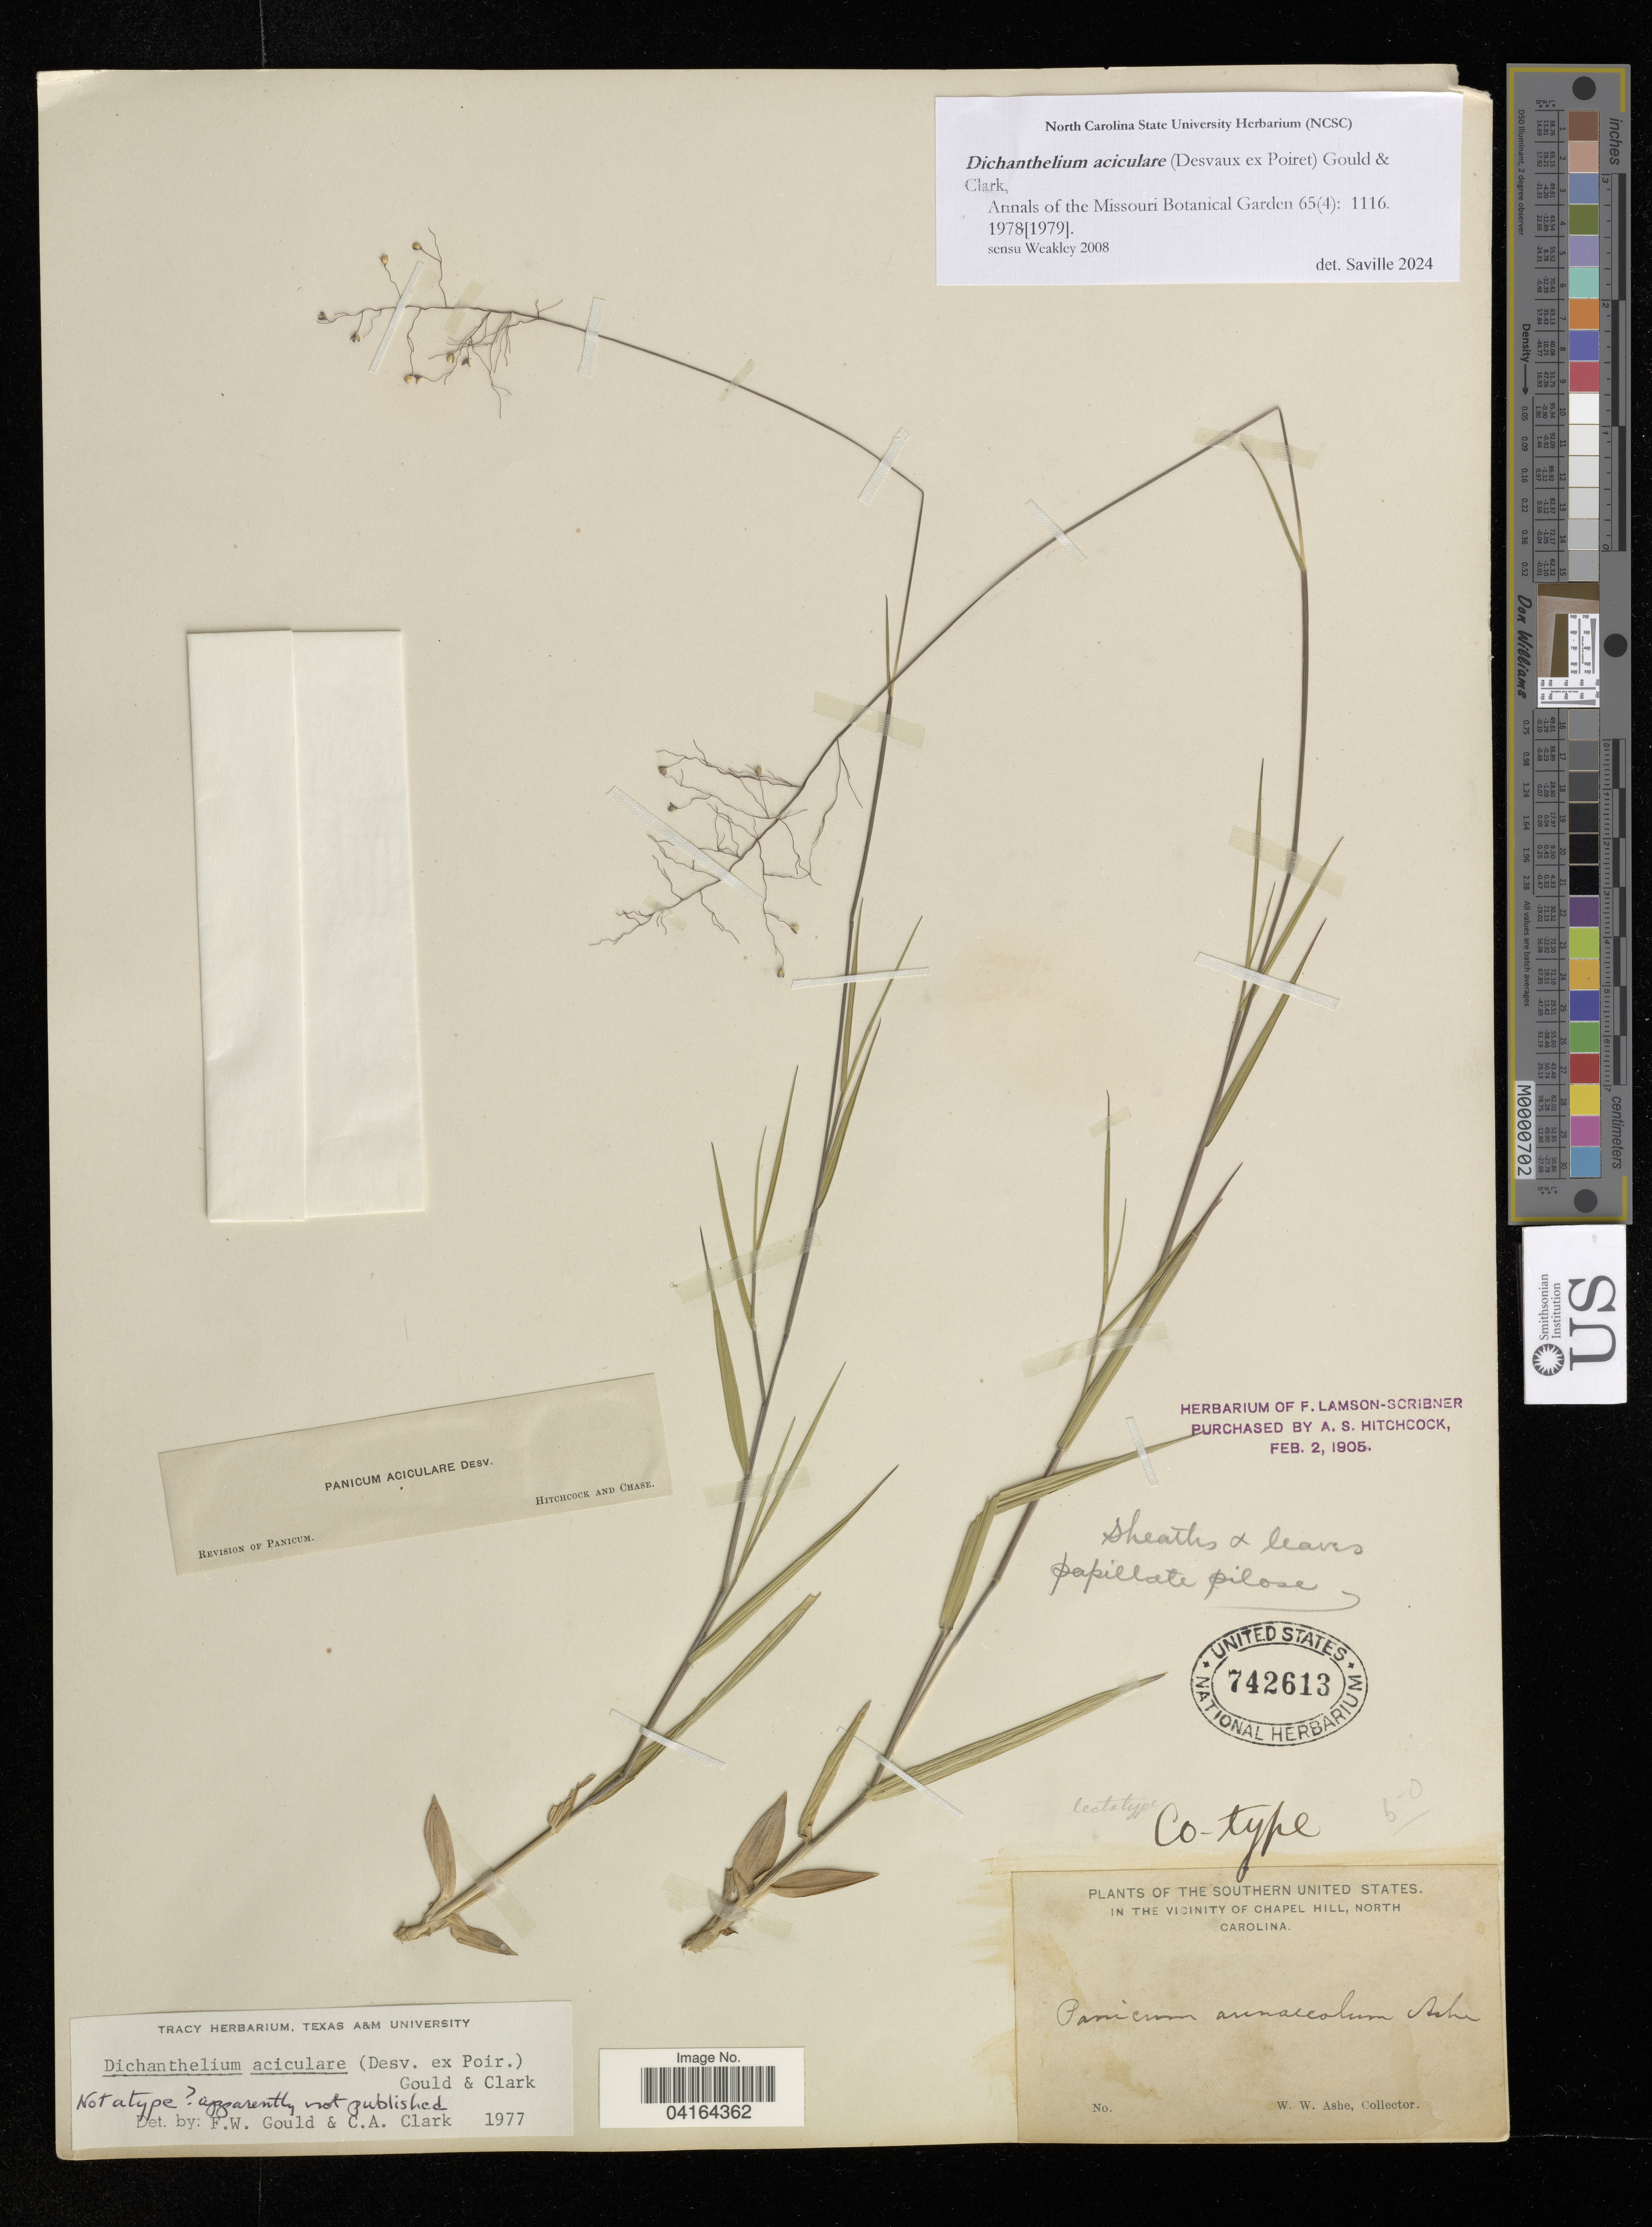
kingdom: Plantae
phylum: Tracheophyta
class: Liliopsida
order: Poales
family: Poaceae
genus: Dichanthelium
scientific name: Dichanthelium aciculare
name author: (Desv. ex Poir.) Gould & C.A. Clark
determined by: Saville, A. C., (NCSC), North Carolina State University (UNITED STATES)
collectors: W. W. Ashe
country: United States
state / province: North Carolina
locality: In the vicinity of Chapel Hill.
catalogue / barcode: US 742613